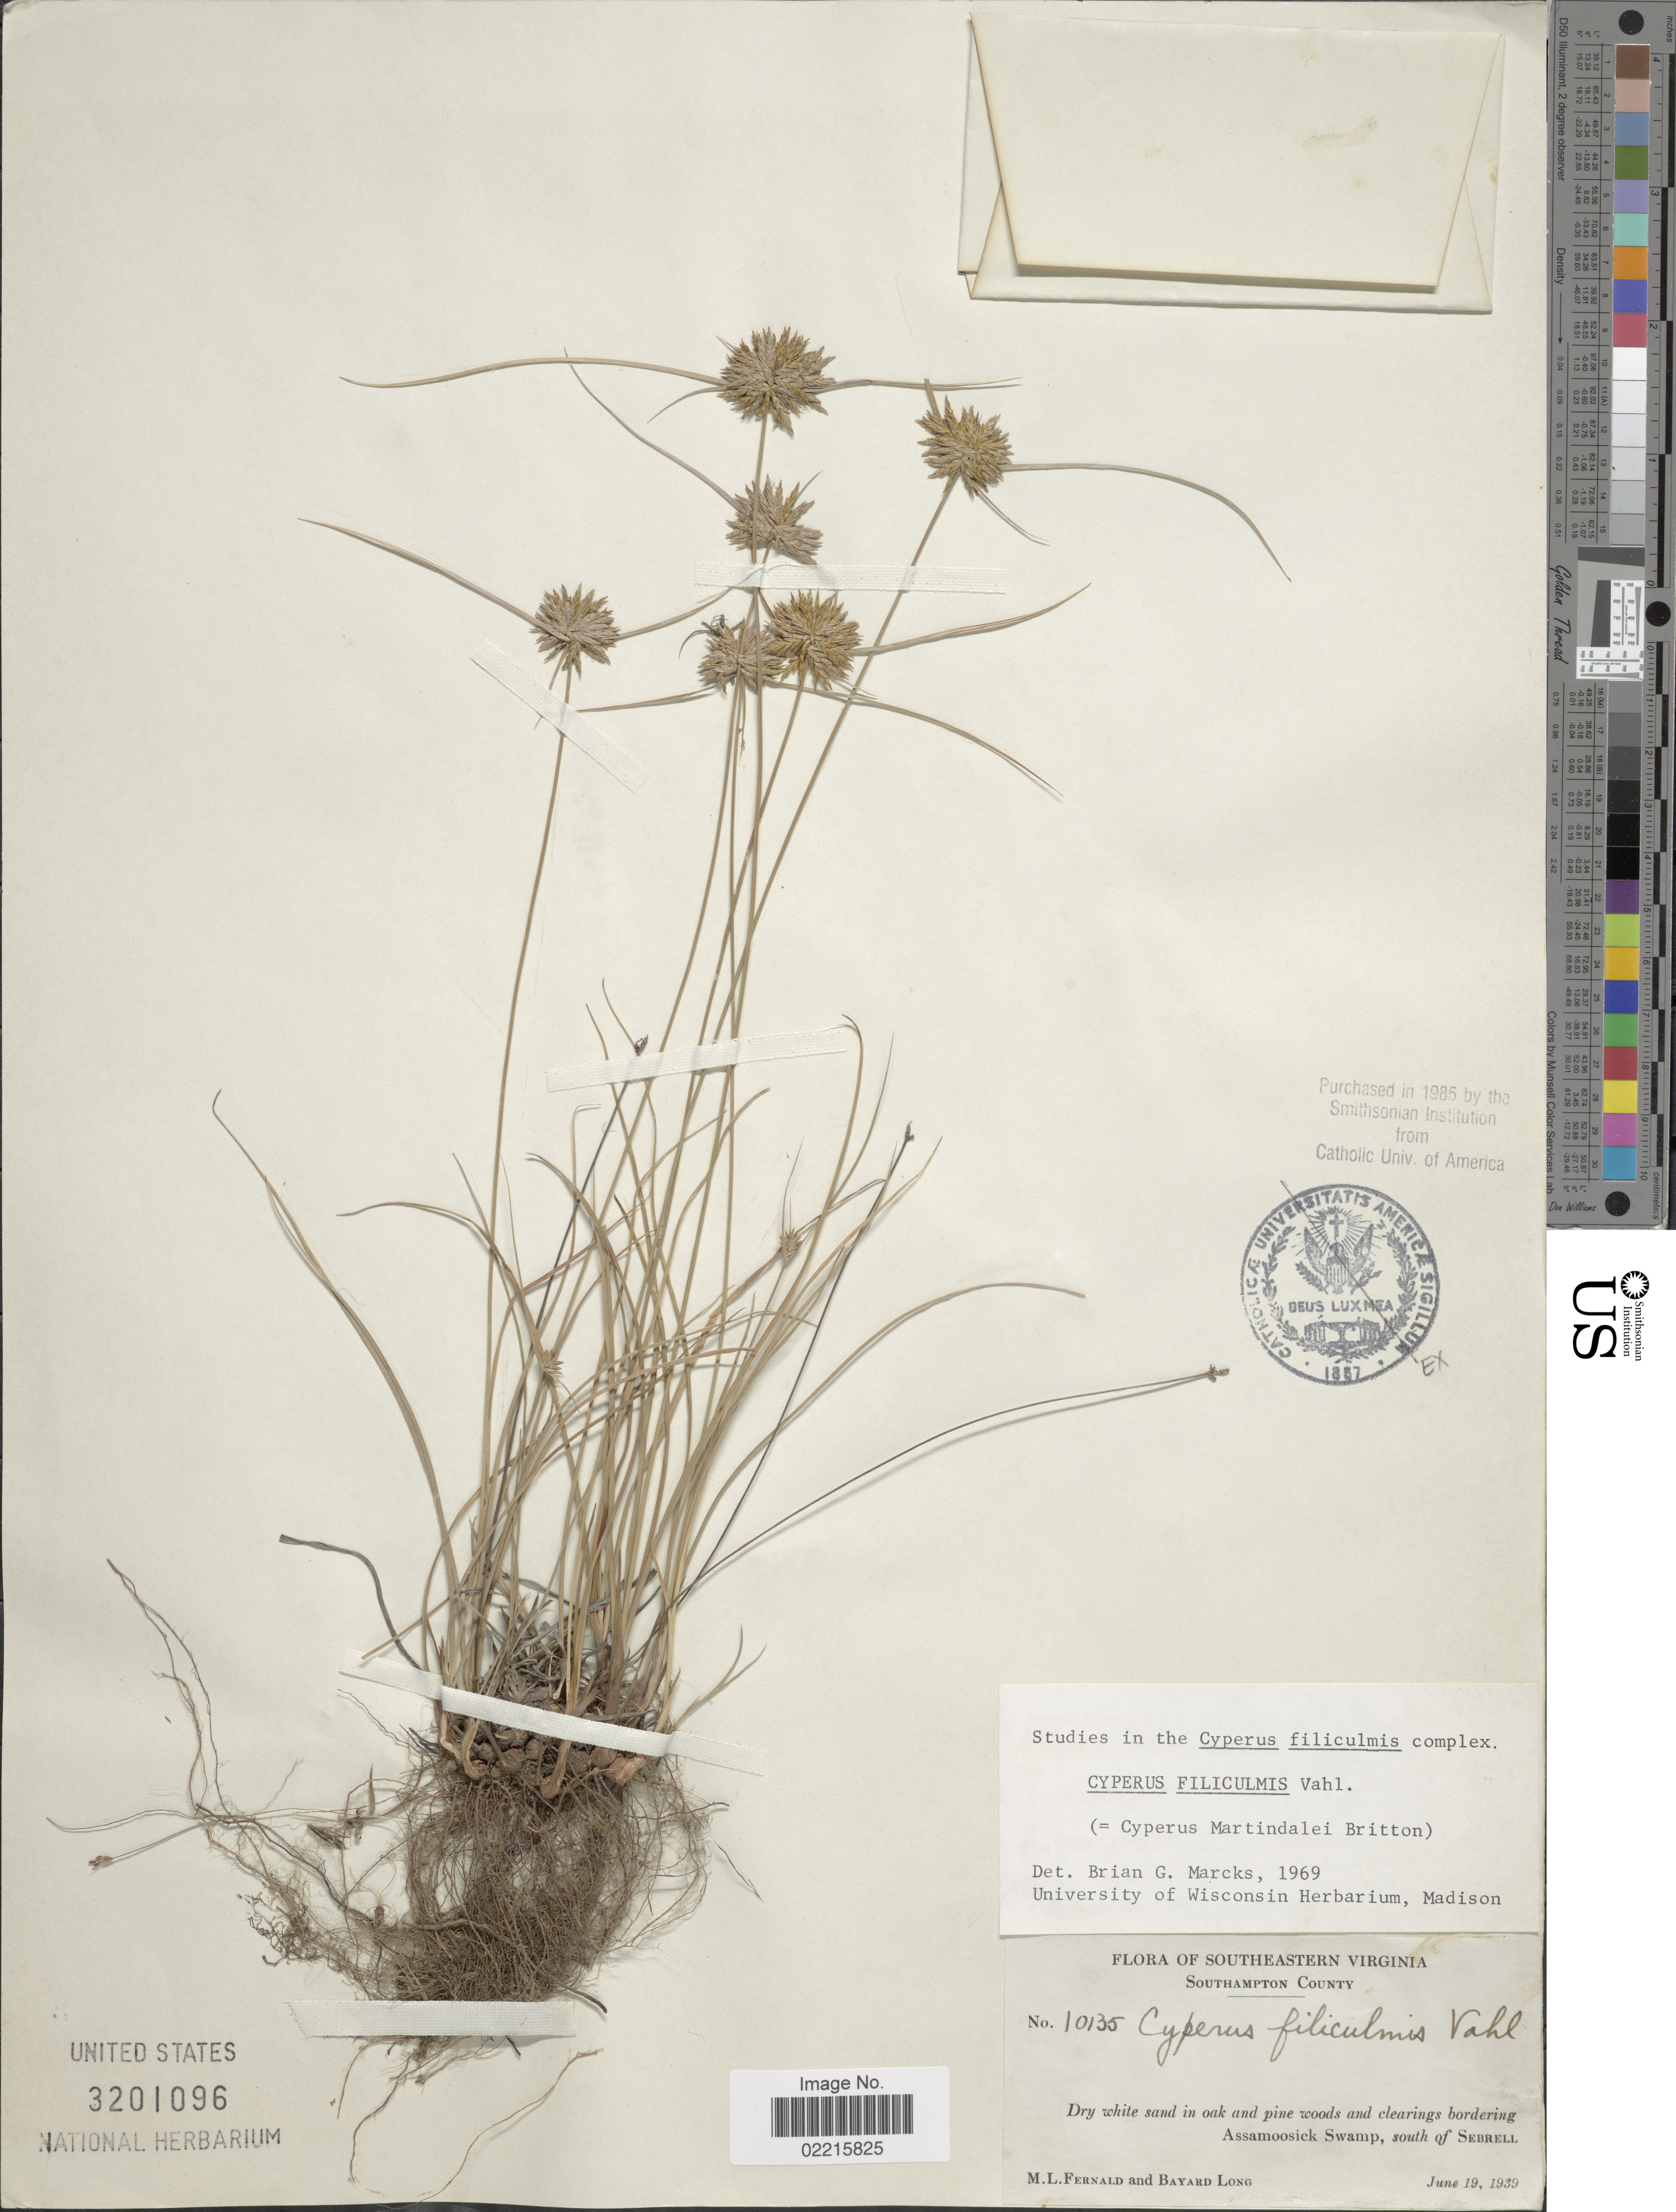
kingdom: Plantae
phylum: Tracheophyta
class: Liliopsida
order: Poales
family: Cyperaceae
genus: Cyperus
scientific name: Cyperus filiculmis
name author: Vahl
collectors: M. L. Fernald & B. Long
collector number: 10135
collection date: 1939-06-19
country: United States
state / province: Virginia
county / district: Southampton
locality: Southeastern Virginia. Southampton County. Dry white sand in oak and pine woods and clearings bordering Assamoosick Swamp, south of Sebrell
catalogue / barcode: US 3201096